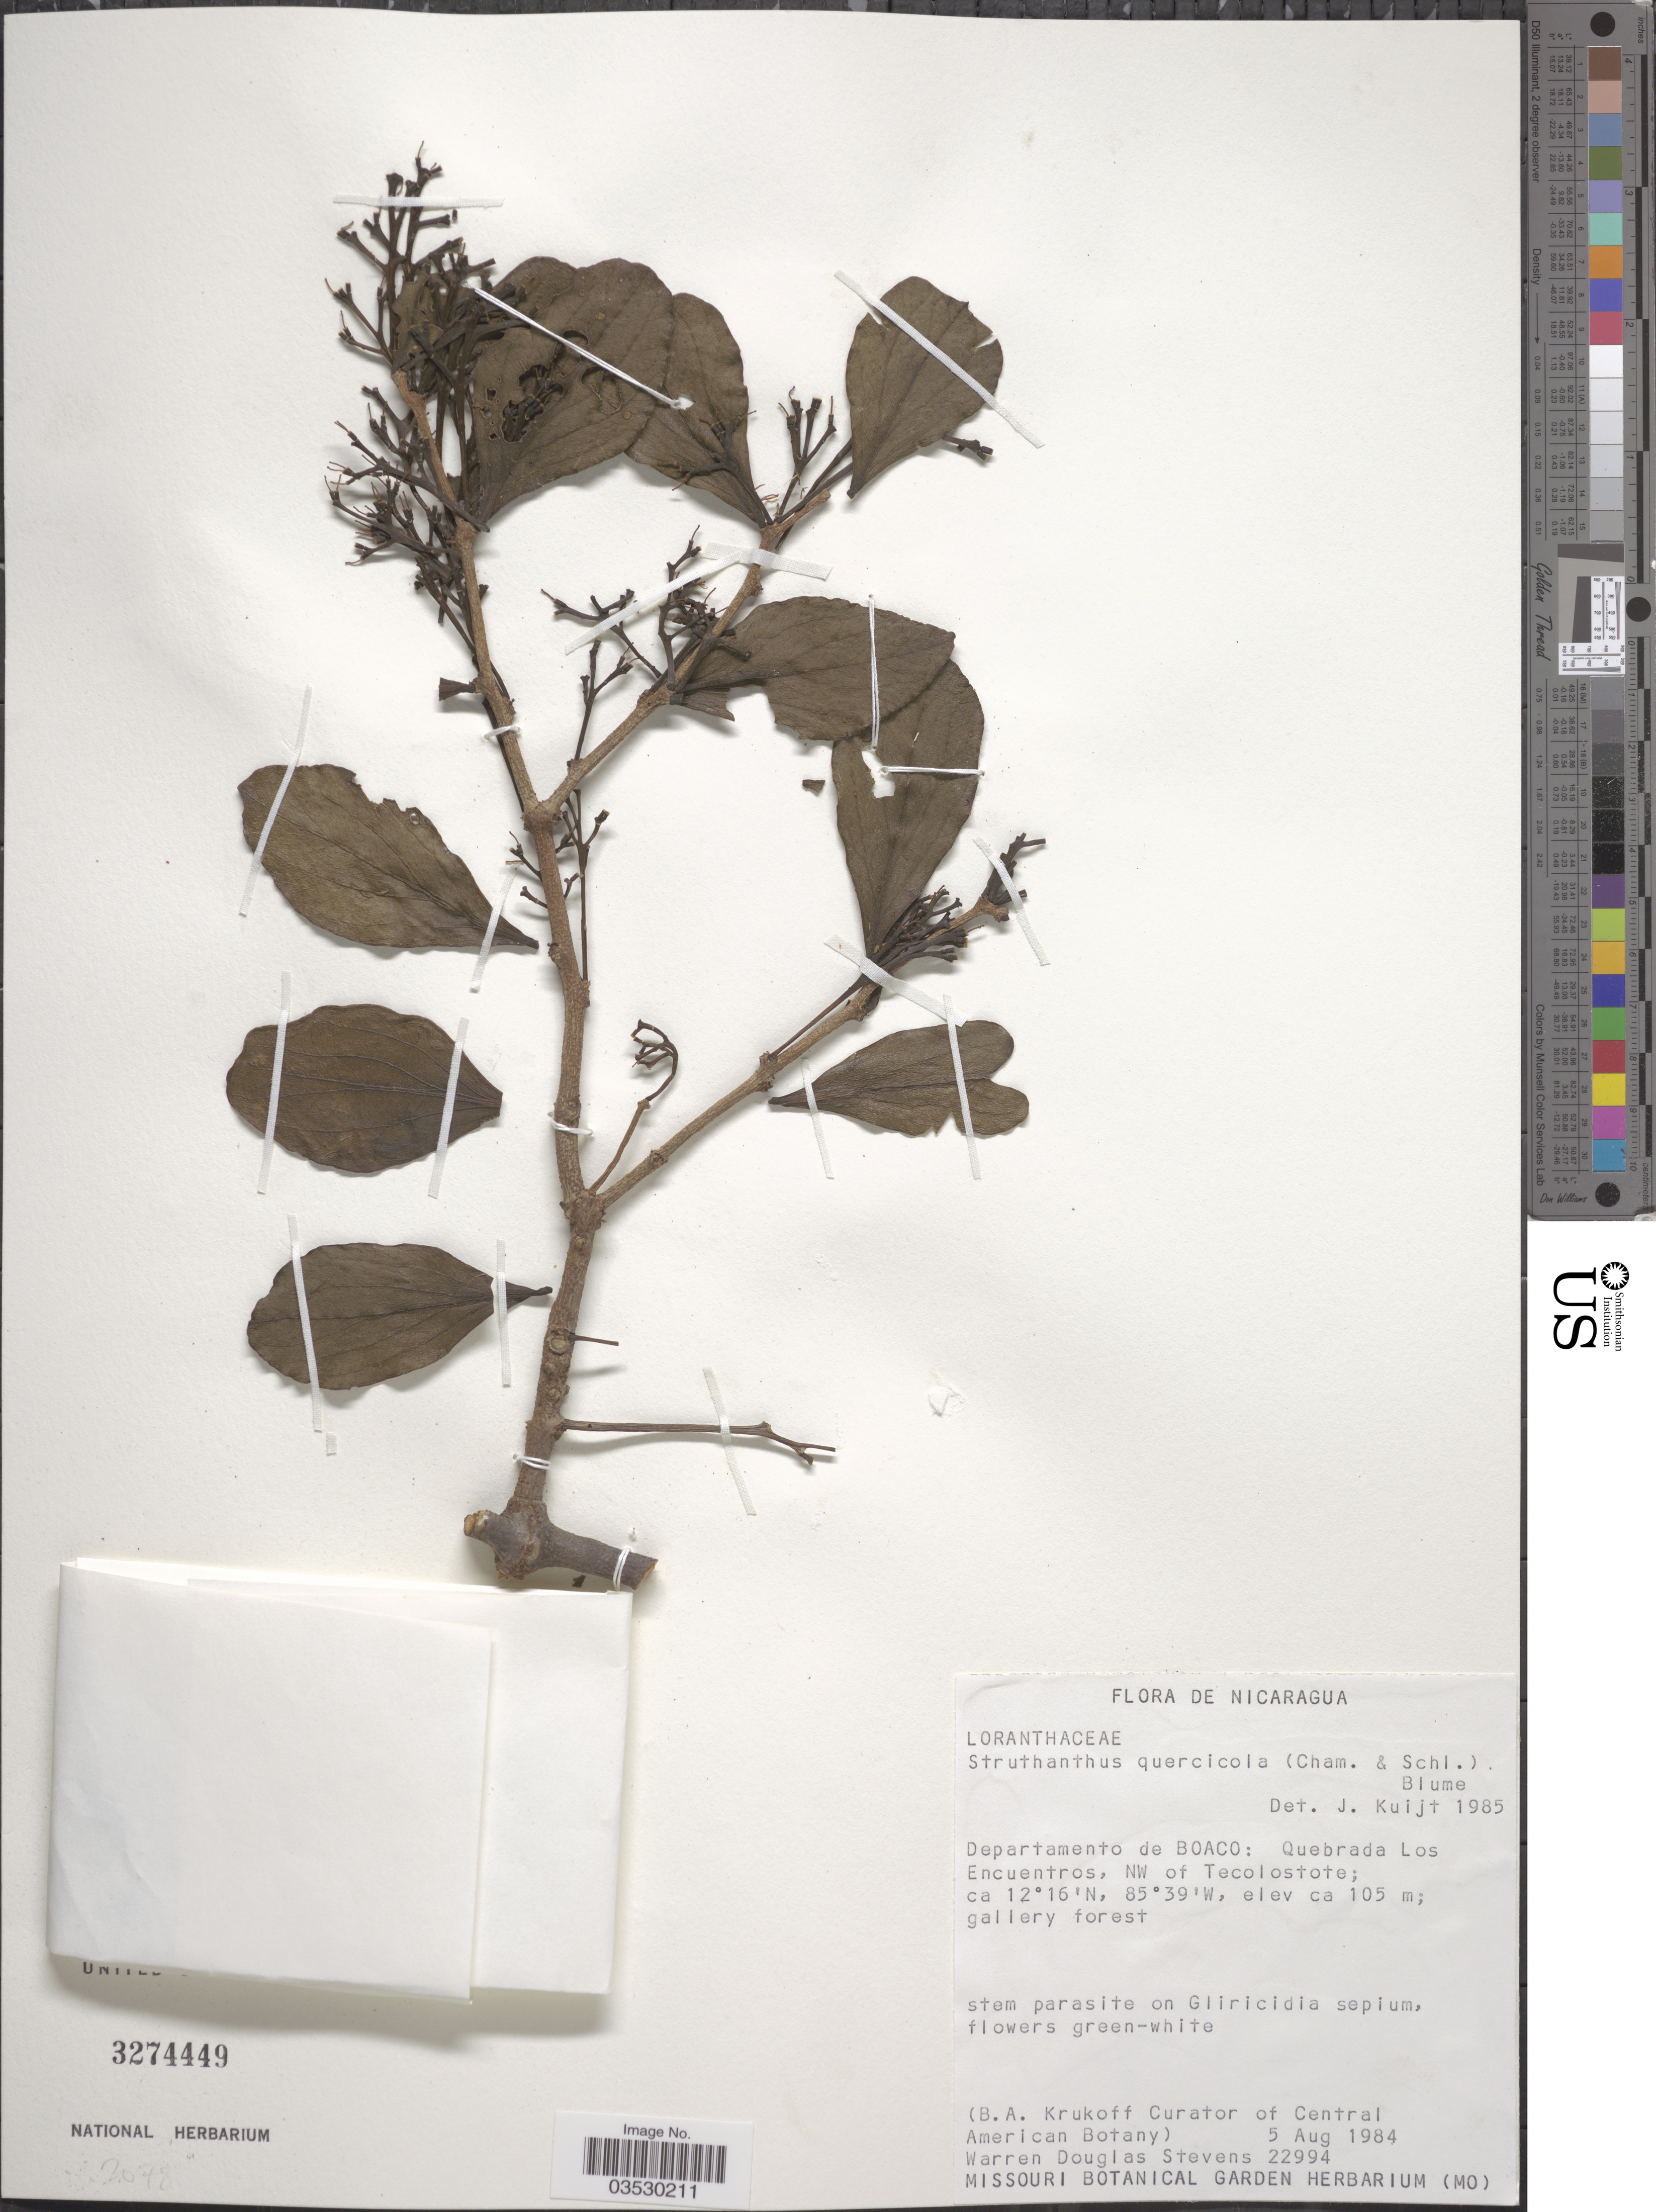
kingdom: Plantae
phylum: Tracheophyta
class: Magnoliopsida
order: Santalales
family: Loranthaceae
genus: Struthanthus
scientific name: Struthanthus quercicola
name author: (Kuijt) Cham. & Schltr.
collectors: W. D. Stevens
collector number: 22994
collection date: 1984-08-05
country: Nicaragua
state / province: Boaco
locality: Departamento de Boaco: Quebrada Los Encuentros, NW of Tecolostote.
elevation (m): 105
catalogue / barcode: US 3274449